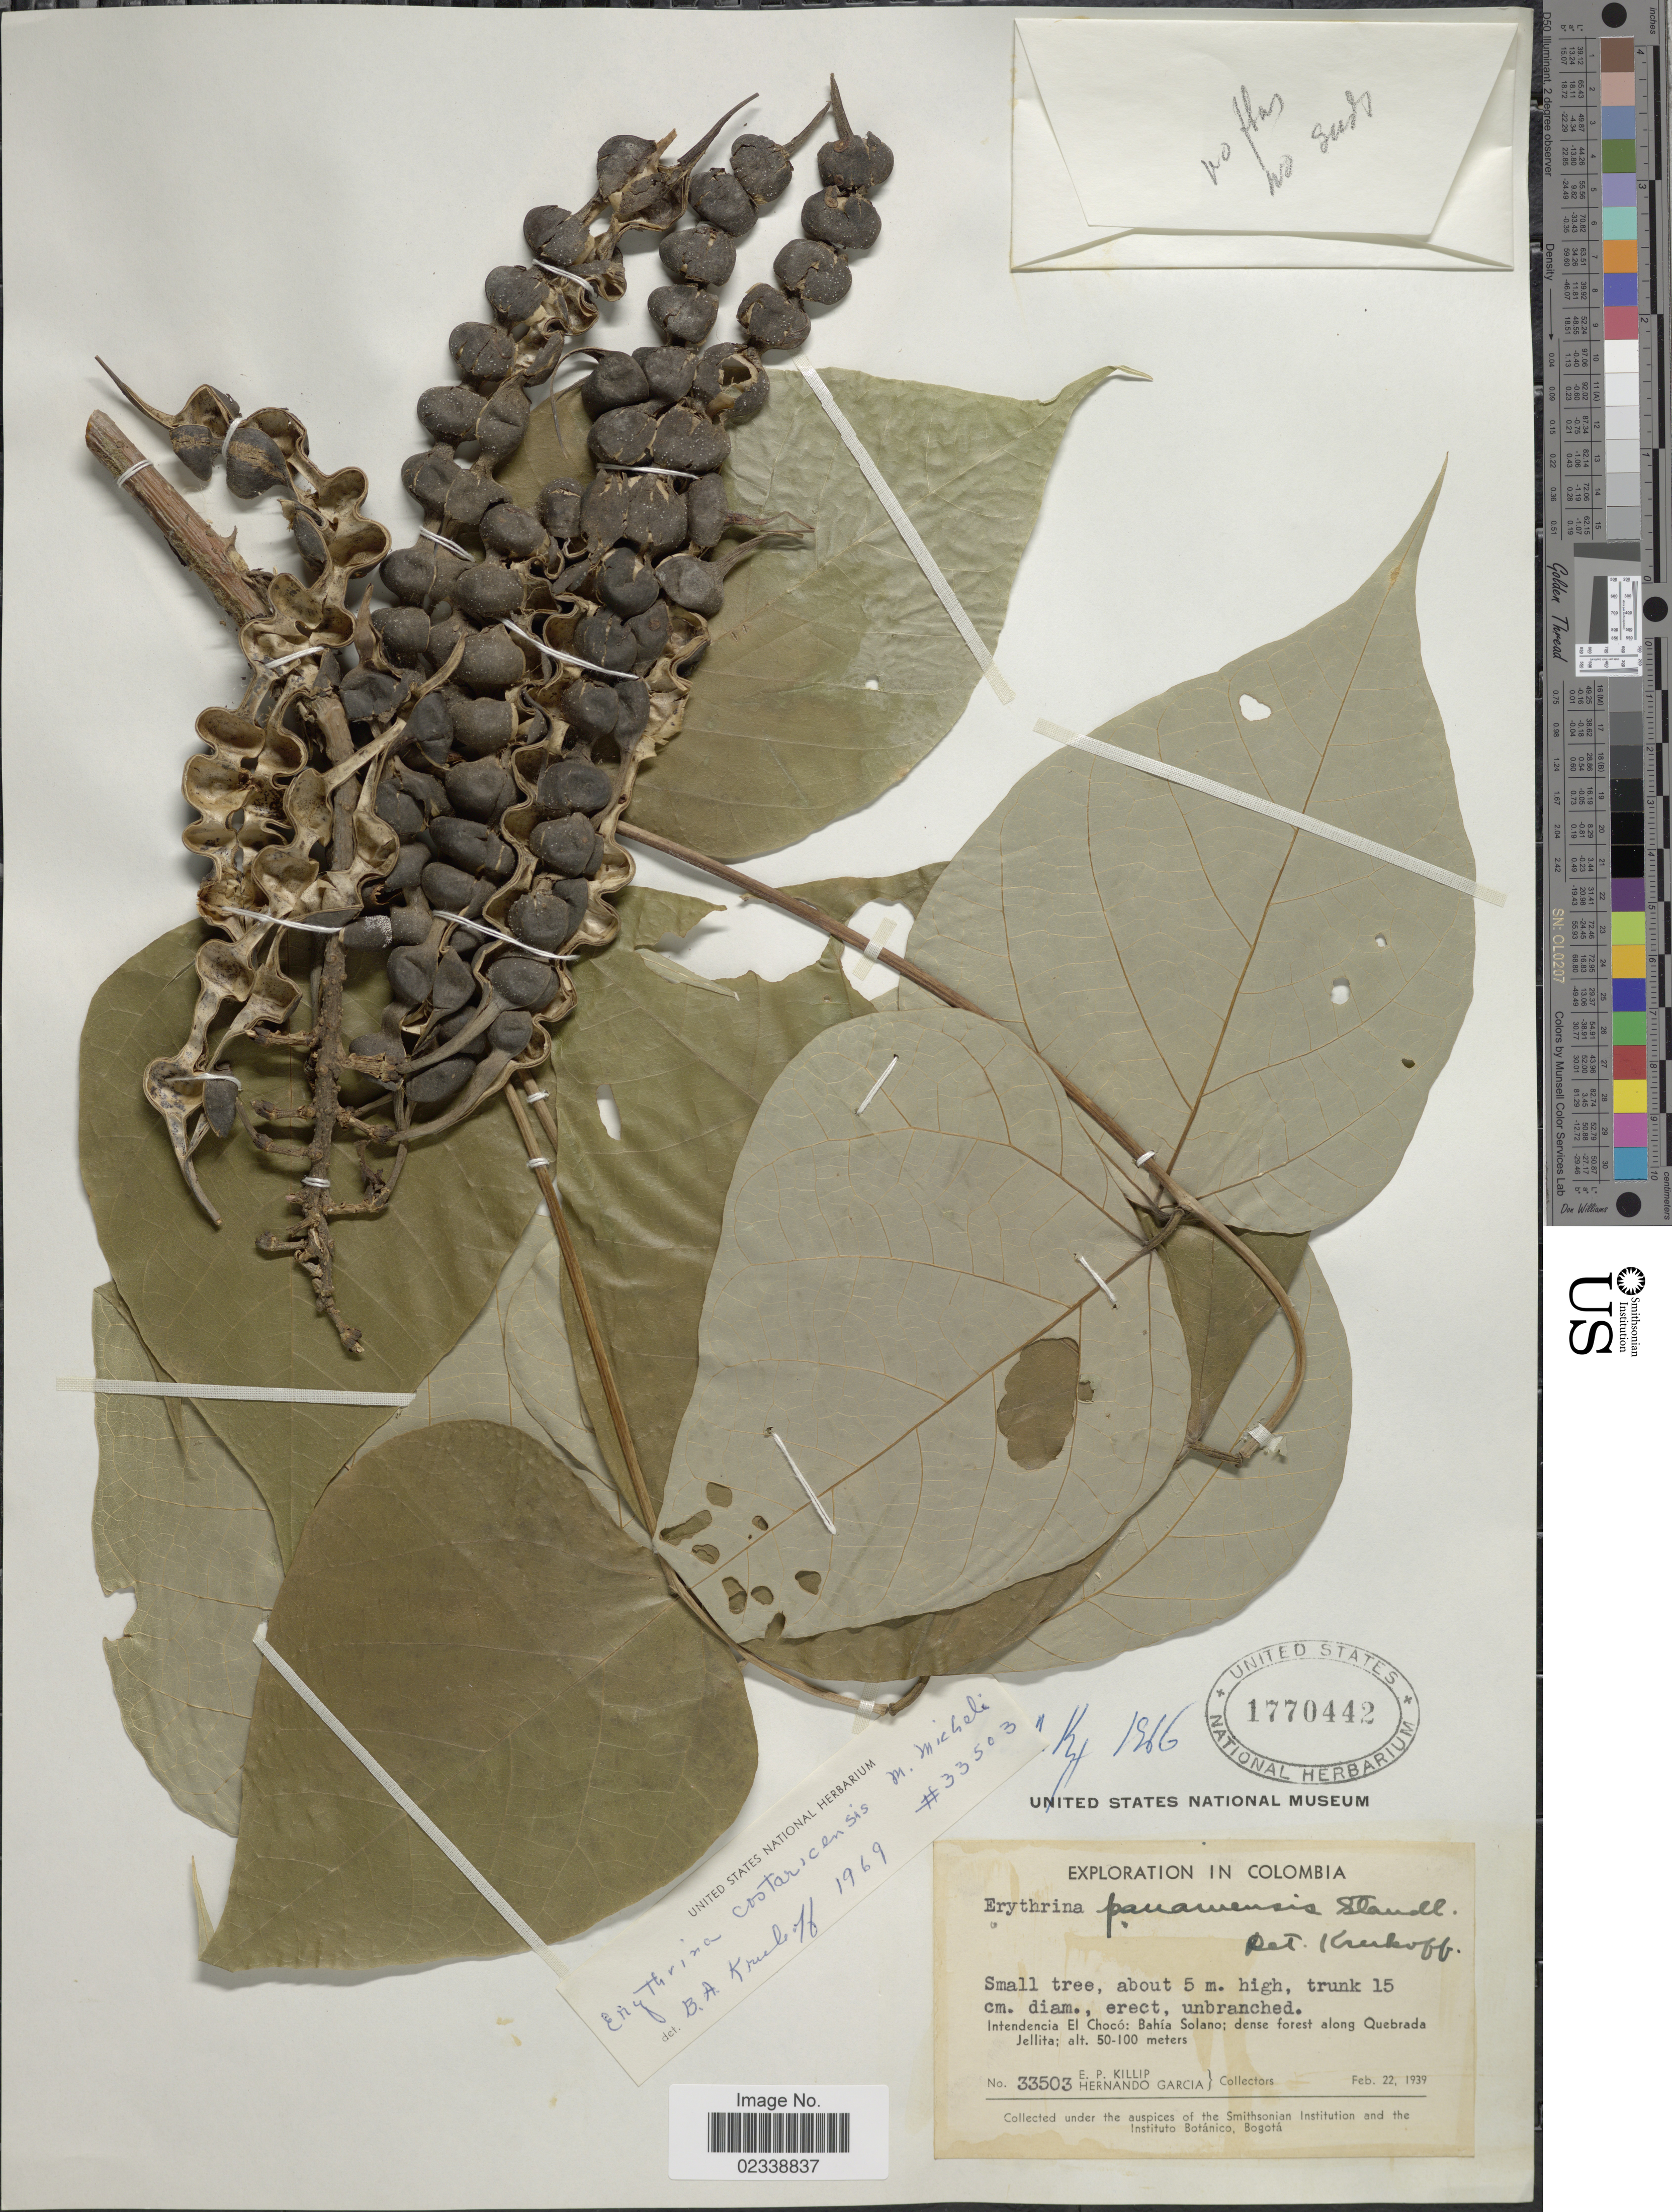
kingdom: Plantae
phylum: Tracheophyta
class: Magnoliopsida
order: Fabales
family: Fabaceae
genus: Erythrina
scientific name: Erythrina costaricensis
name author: Micheli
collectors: E. P. Killip & H. Garcia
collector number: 33503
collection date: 1939-02-22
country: Colombia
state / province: Chocó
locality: Bahia Solano, along Quebrada Jellita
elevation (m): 50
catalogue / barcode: US 1770442